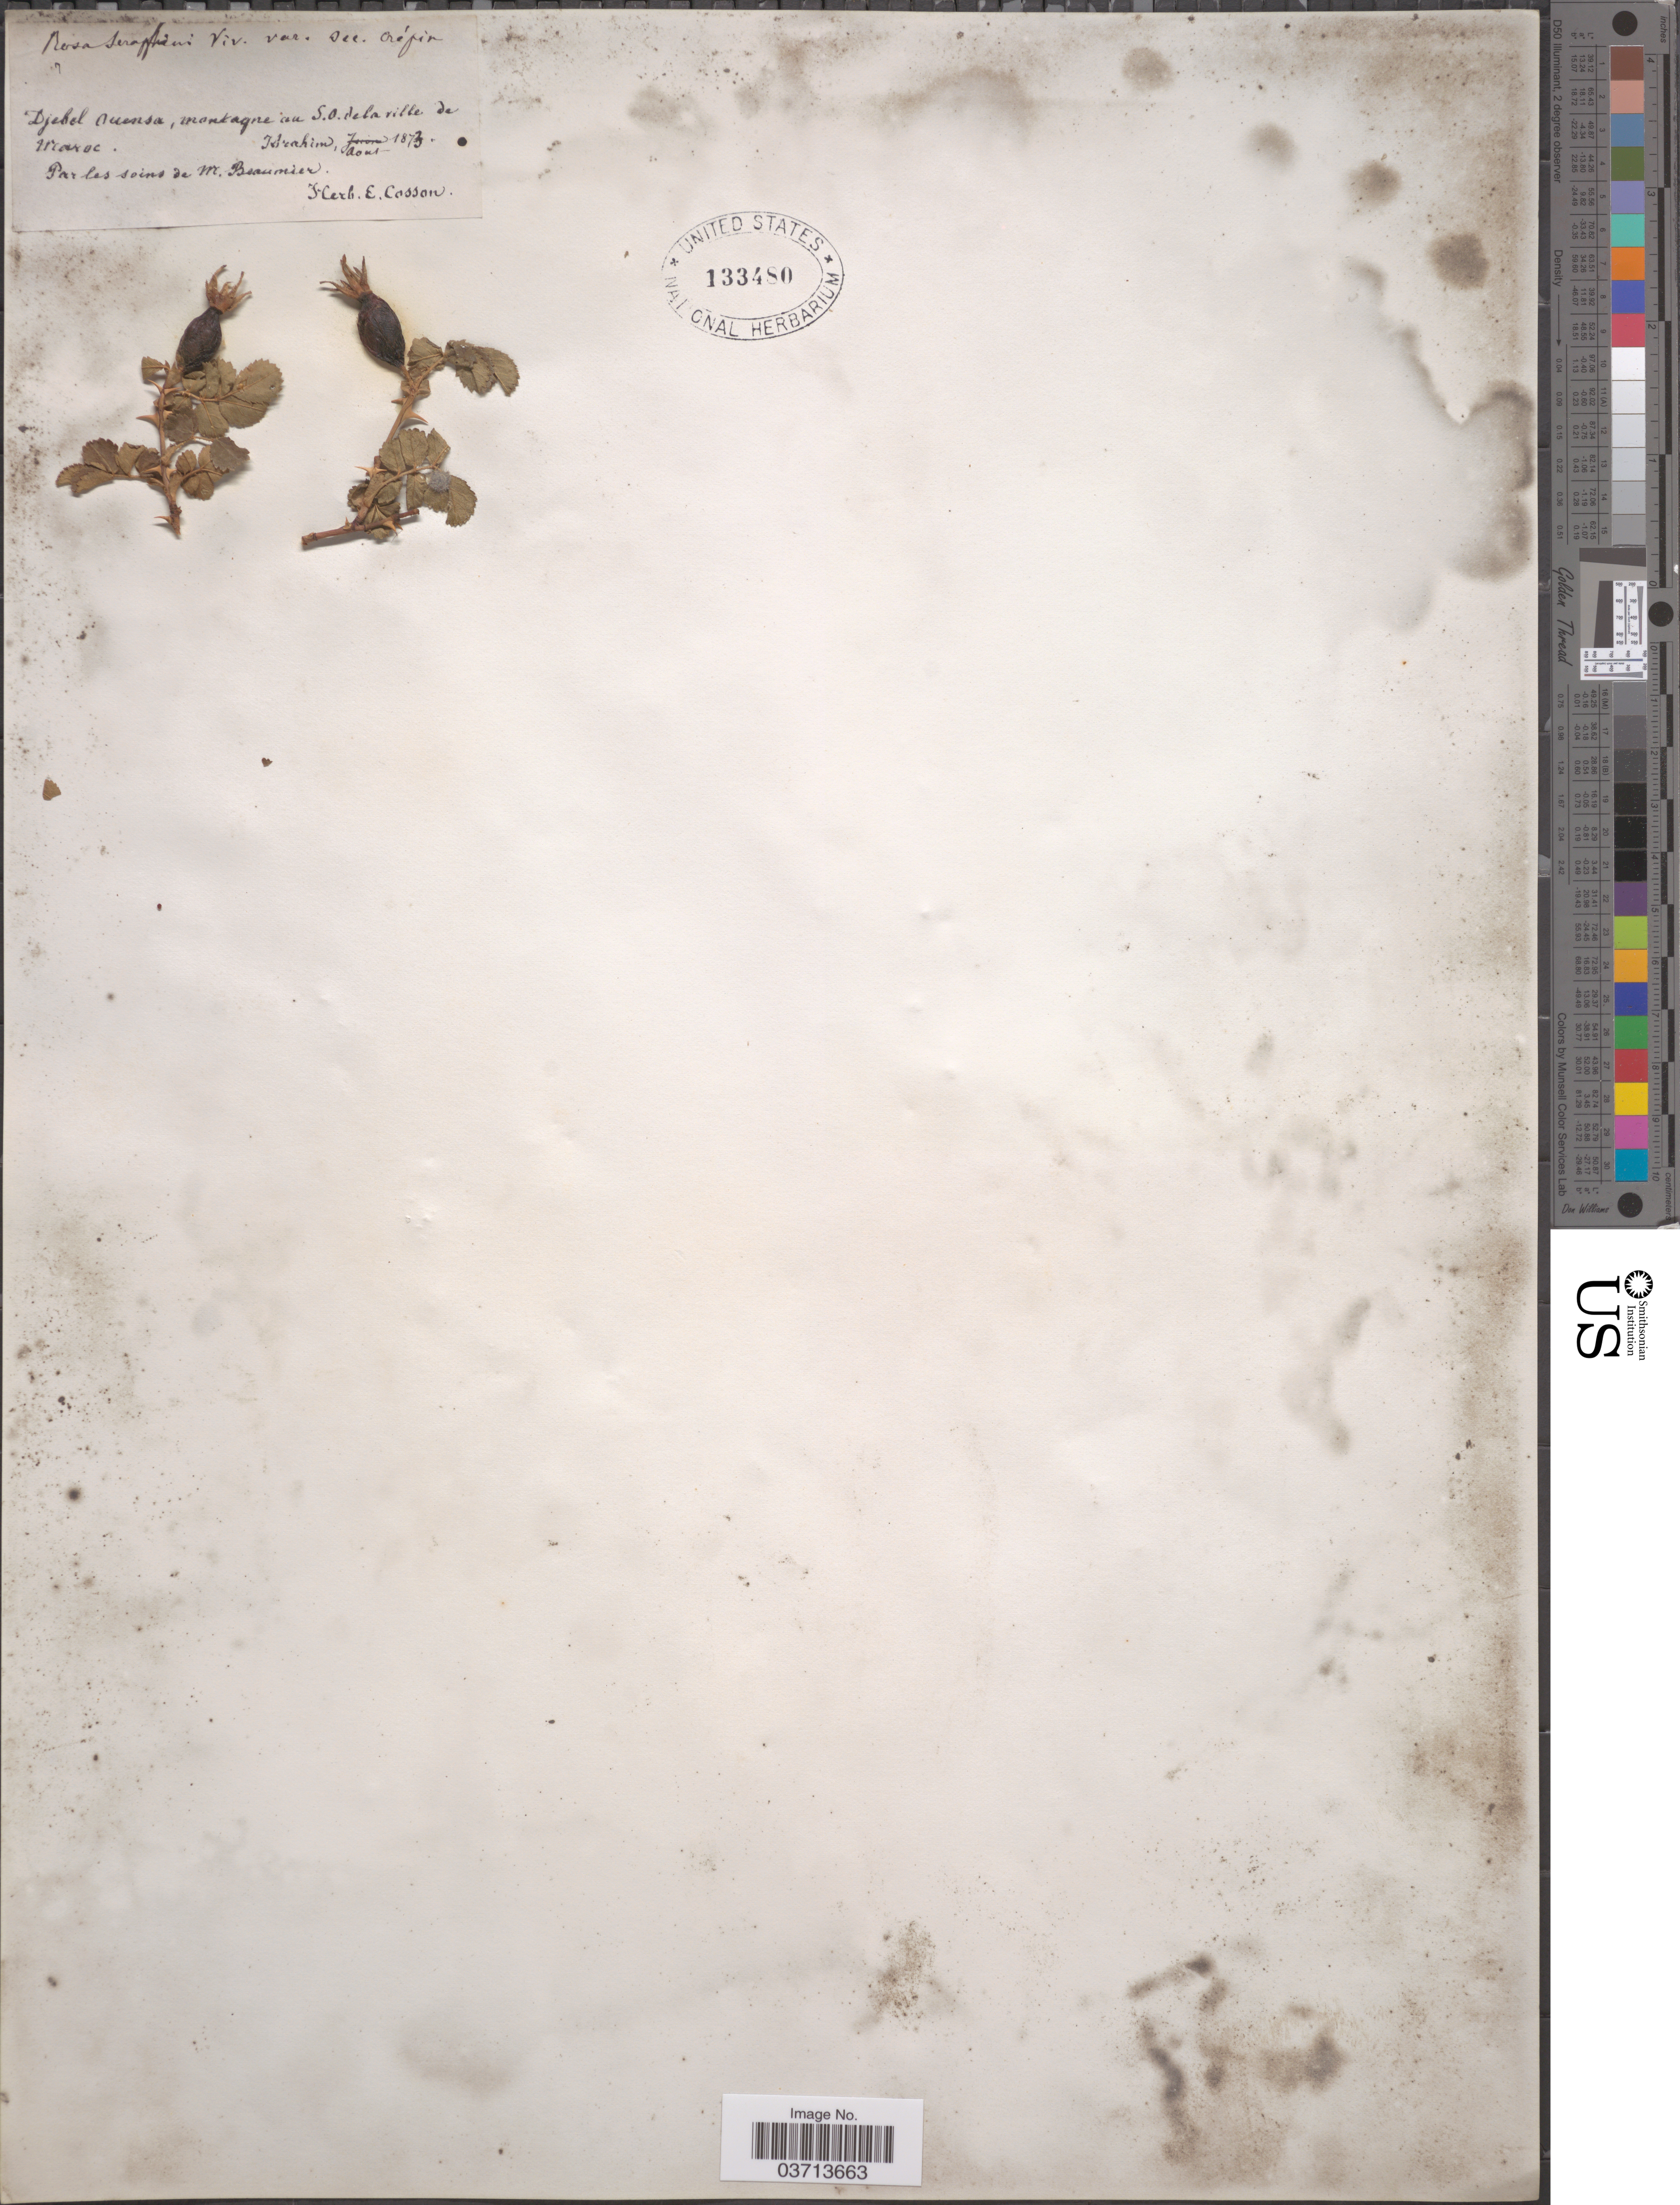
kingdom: Plantae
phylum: Tracheophyta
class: Magnoliopsida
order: Rosales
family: Rosaceae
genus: Rosa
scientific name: Rosa serafinii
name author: Viv.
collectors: -. Ibrahim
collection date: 1873-08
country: Morocco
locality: Djebel Ouensa, montagne au S.O. de la ville de Maroc.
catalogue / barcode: US 133480